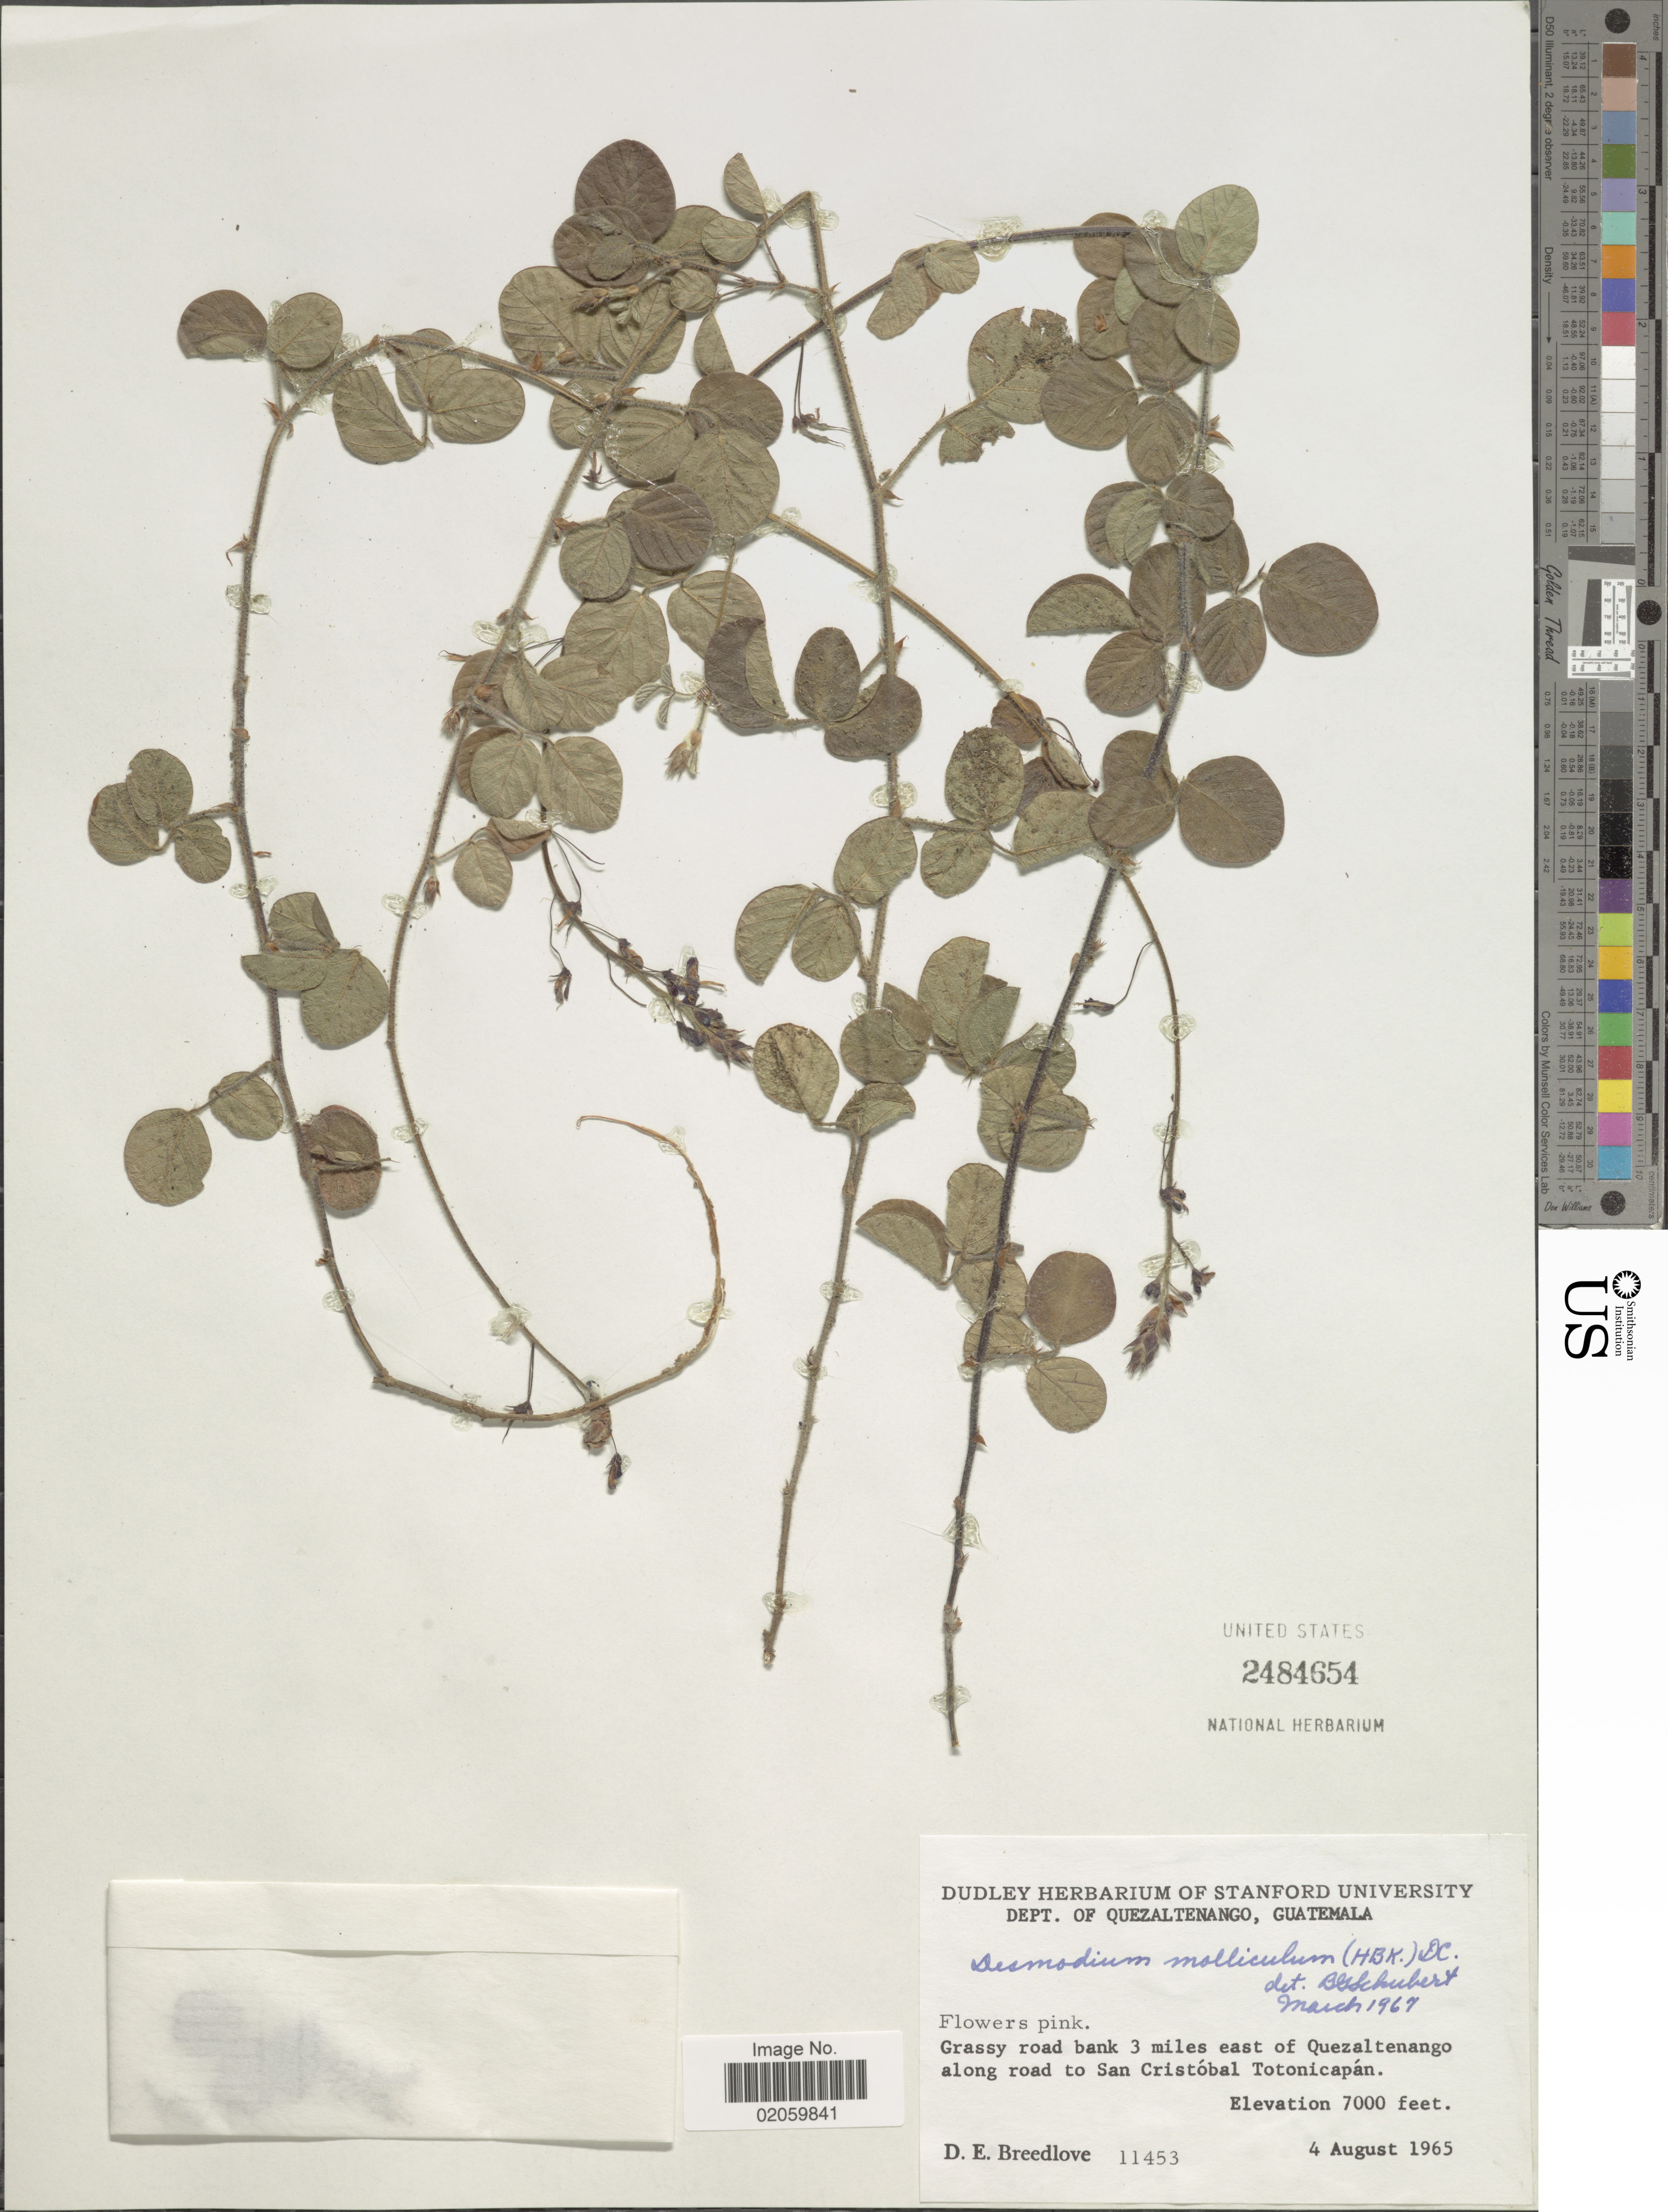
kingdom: Plantae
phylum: Tracheophyta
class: Magnoliopsida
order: Fabales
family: Fabaceae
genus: Desmodium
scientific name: Desmodium molliculum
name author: (Kunth) DC.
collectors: D. E. Breedlove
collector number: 11453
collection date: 1965-08-04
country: Guatemala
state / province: Quetzaltenango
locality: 3 miles east of Quzaltenango along road to San Cristobal Totonicapan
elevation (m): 2134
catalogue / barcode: US 248465